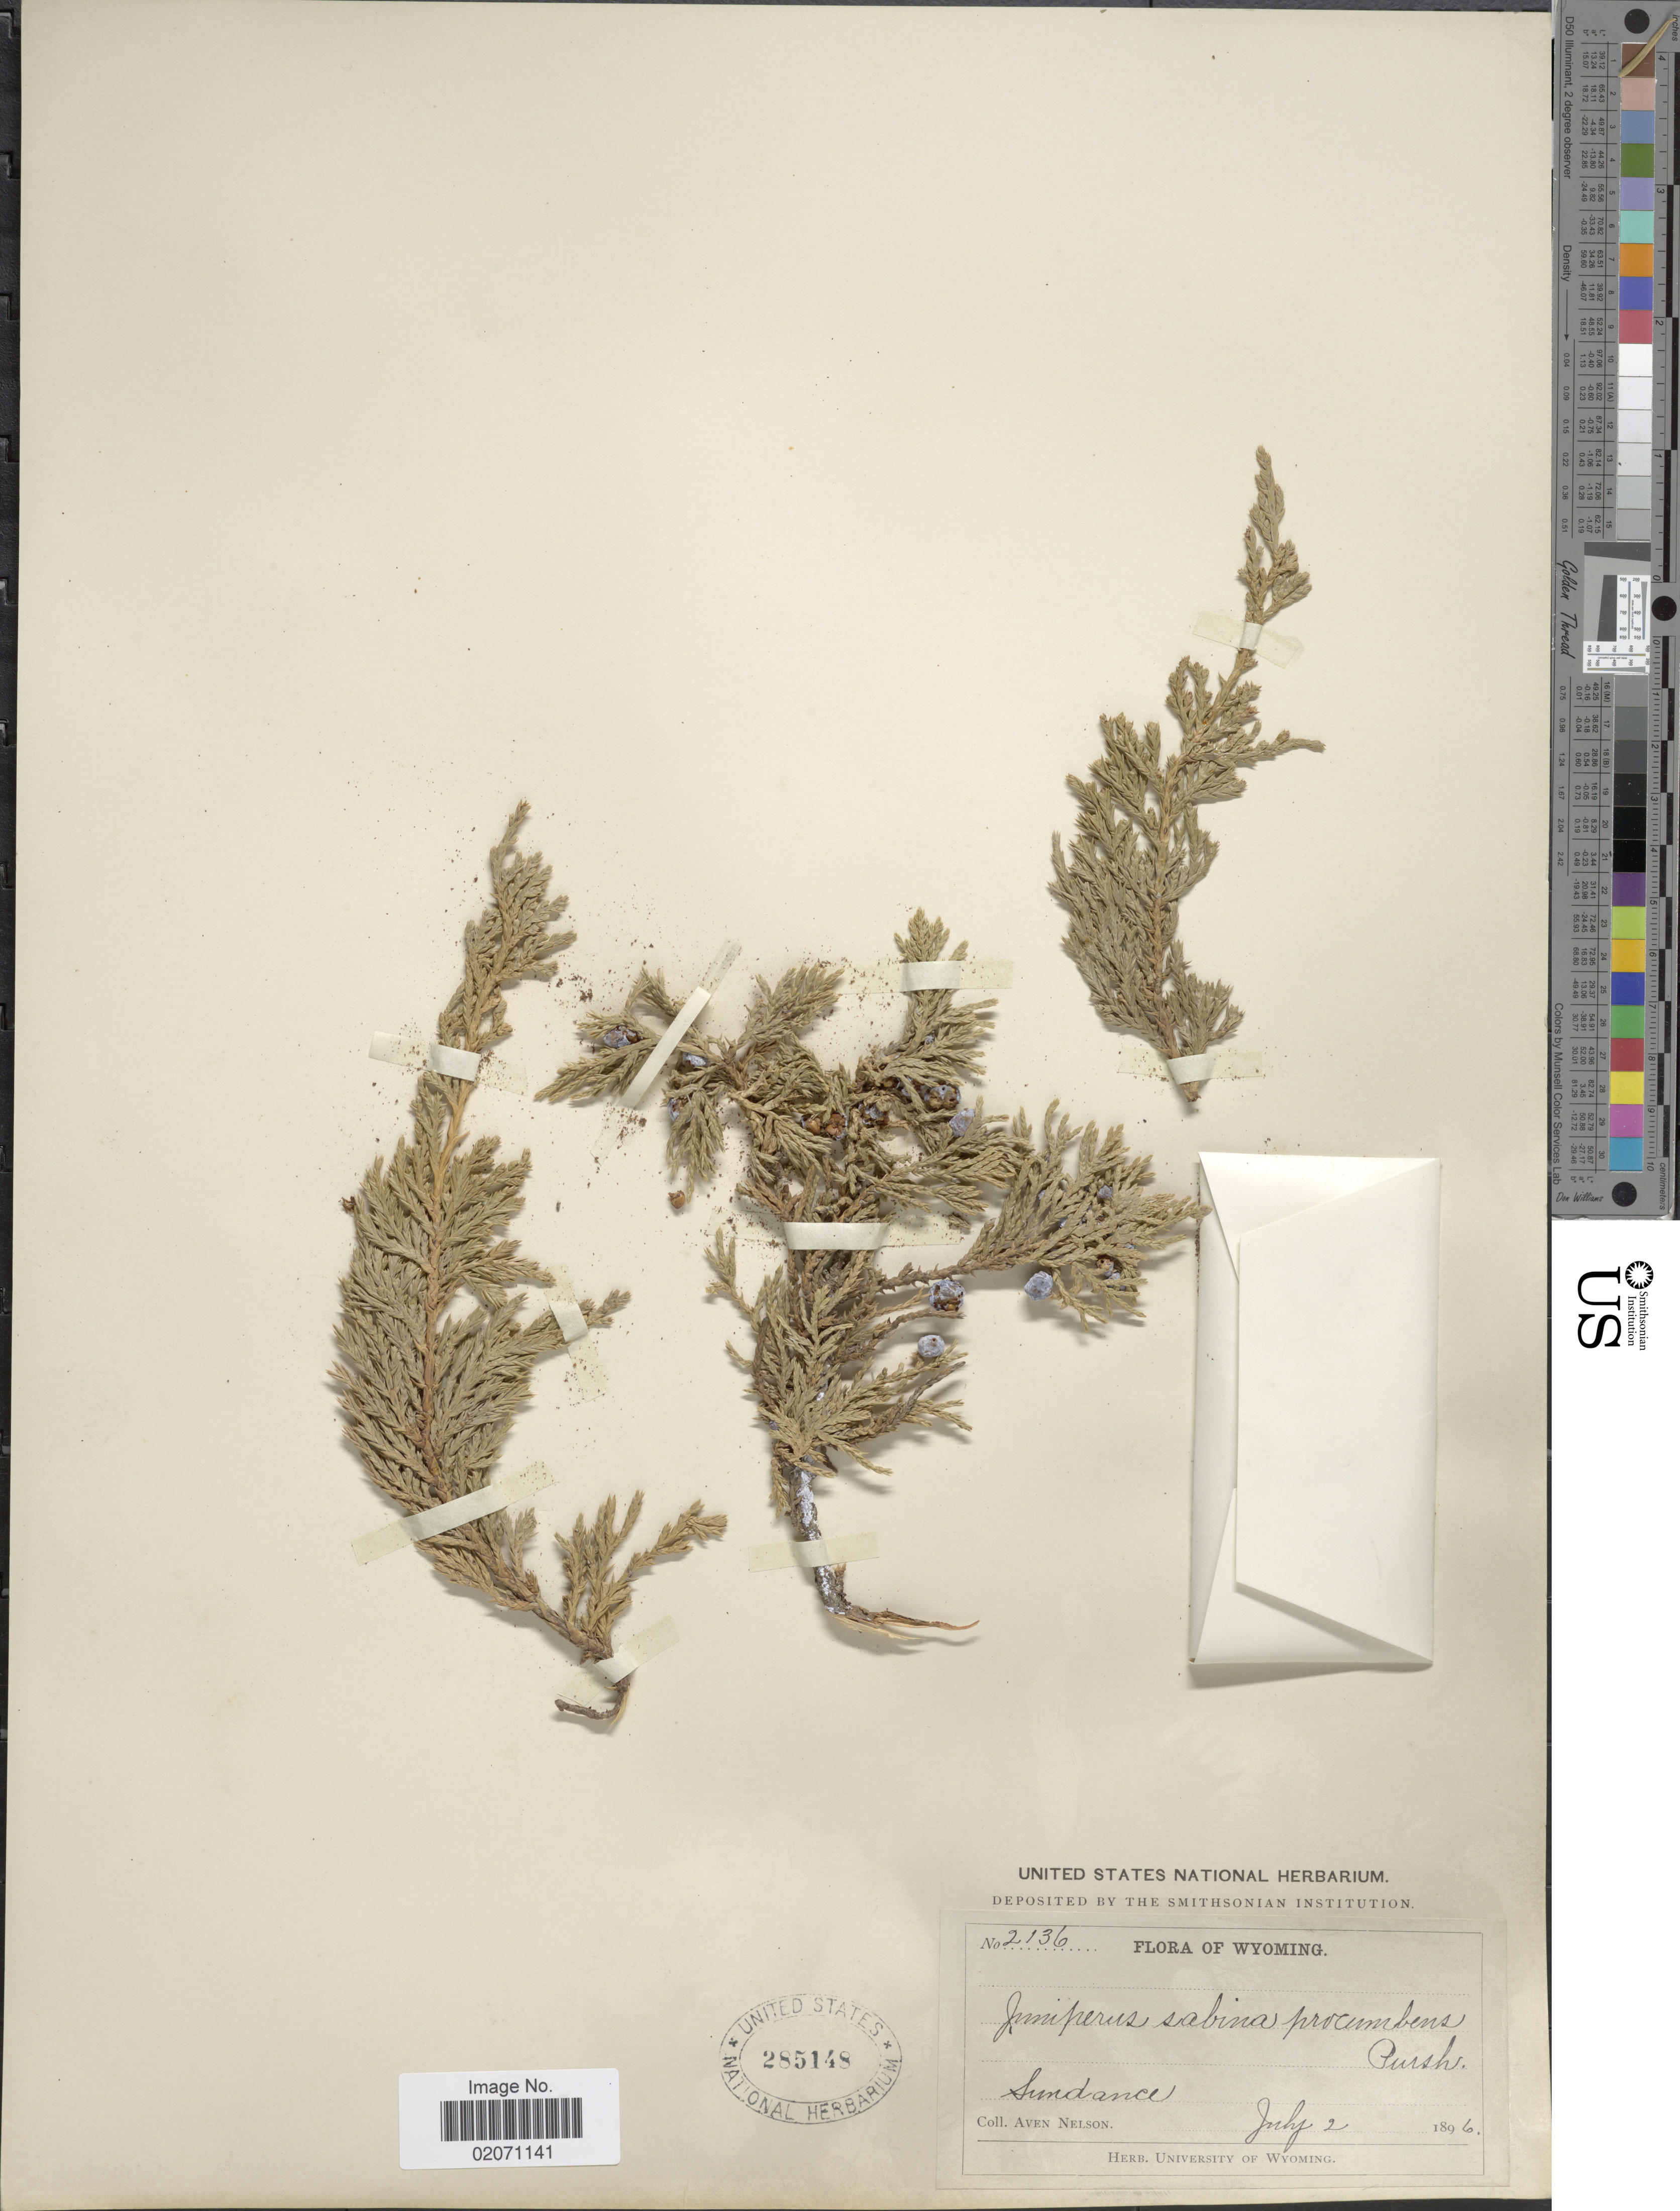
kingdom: Plantae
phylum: Tracheophyta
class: Pinopsida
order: Pinales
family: Cupressaceae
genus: Juniperus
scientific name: Juniperus horizontalis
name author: Moench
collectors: A. Nelson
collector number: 2136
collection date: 1896-07-02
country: United States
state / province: Wyoming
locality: Sundance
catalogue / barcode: US 285148